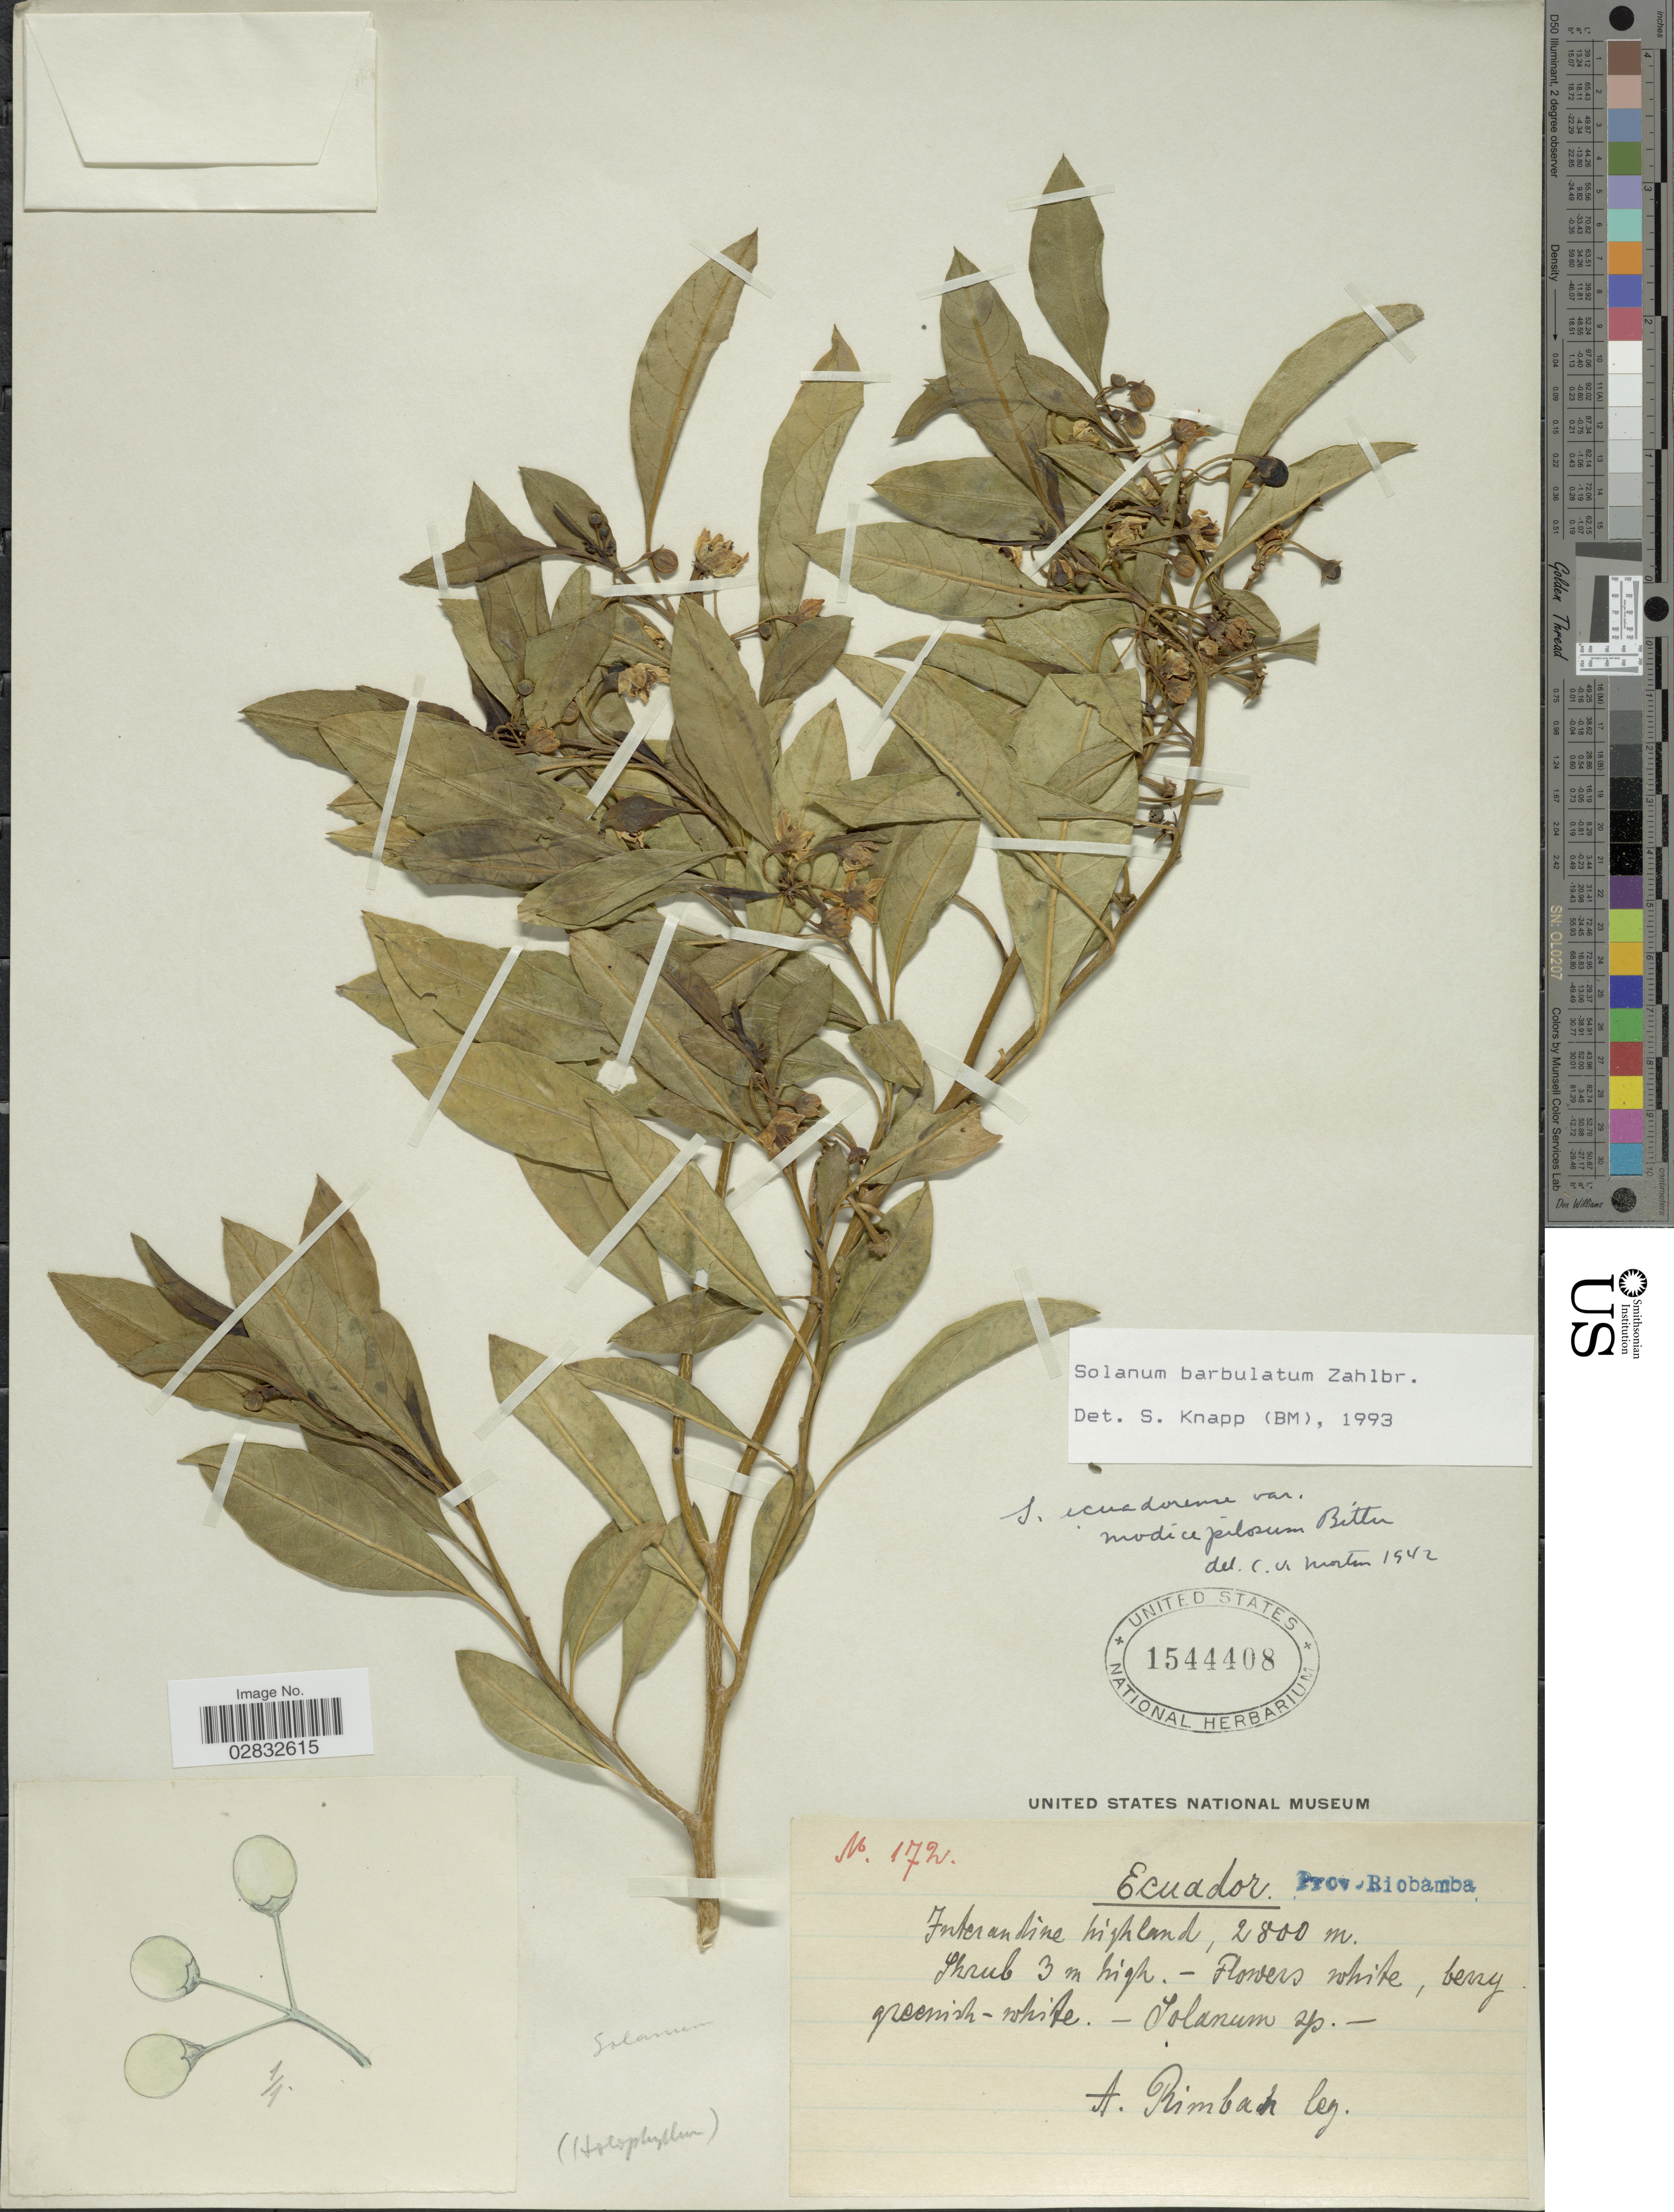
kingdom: Plantae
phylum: Tracheophyta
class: Magnoliopsida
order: Solanales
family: Solanaceae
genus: Solanum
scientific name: Solanum barbulatum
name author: Zahlbr.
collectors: A. Rimbach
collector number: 172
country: Ecuador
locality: Prov. Riobamba, Interandine highland.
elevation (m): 2800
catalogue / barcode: US 1544408